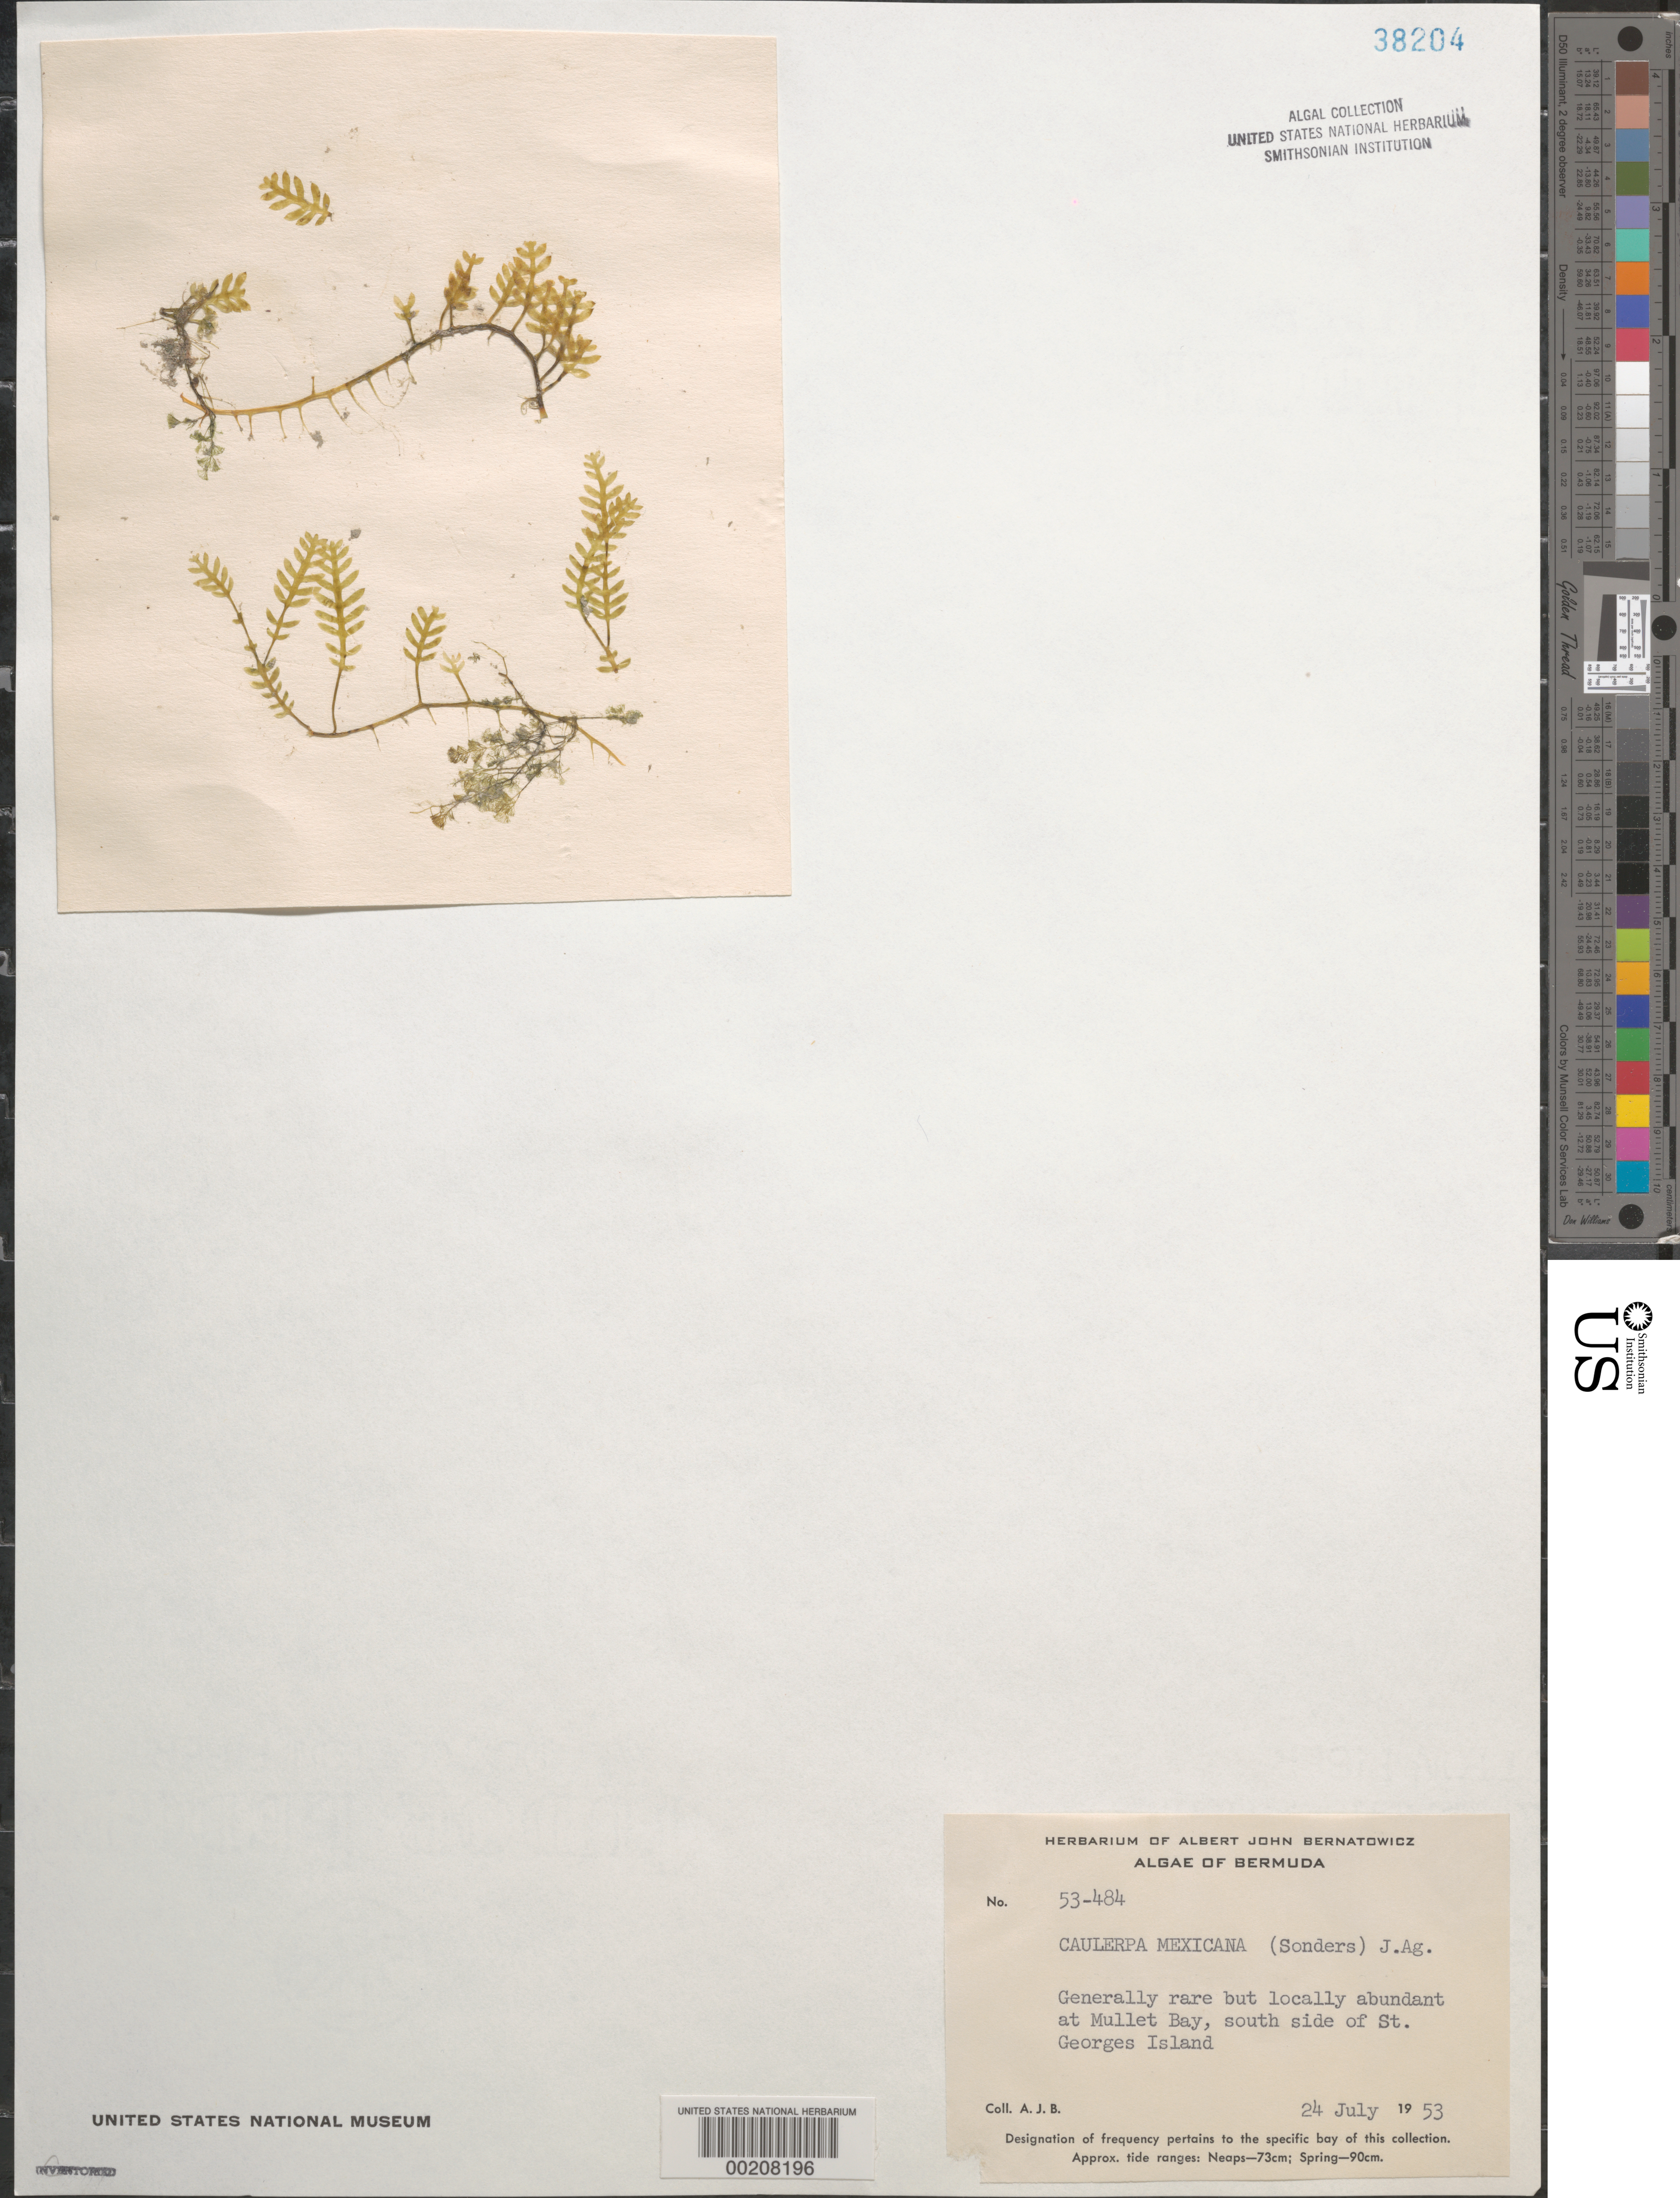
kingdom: Plantae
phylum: Chlorophyta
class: Ulvophyceae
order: Bryopsidales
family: Caulerpaceae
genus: Caulerpa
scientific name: Caulerpa mexicana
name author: Sond. ex Kütz.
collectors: A. Bernatowicz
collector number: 53-484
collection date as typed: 24 Jul 1953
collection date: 1953-07-24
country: Bermuda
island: St. George's Island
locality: Mullet Bay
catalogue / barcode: US 38204